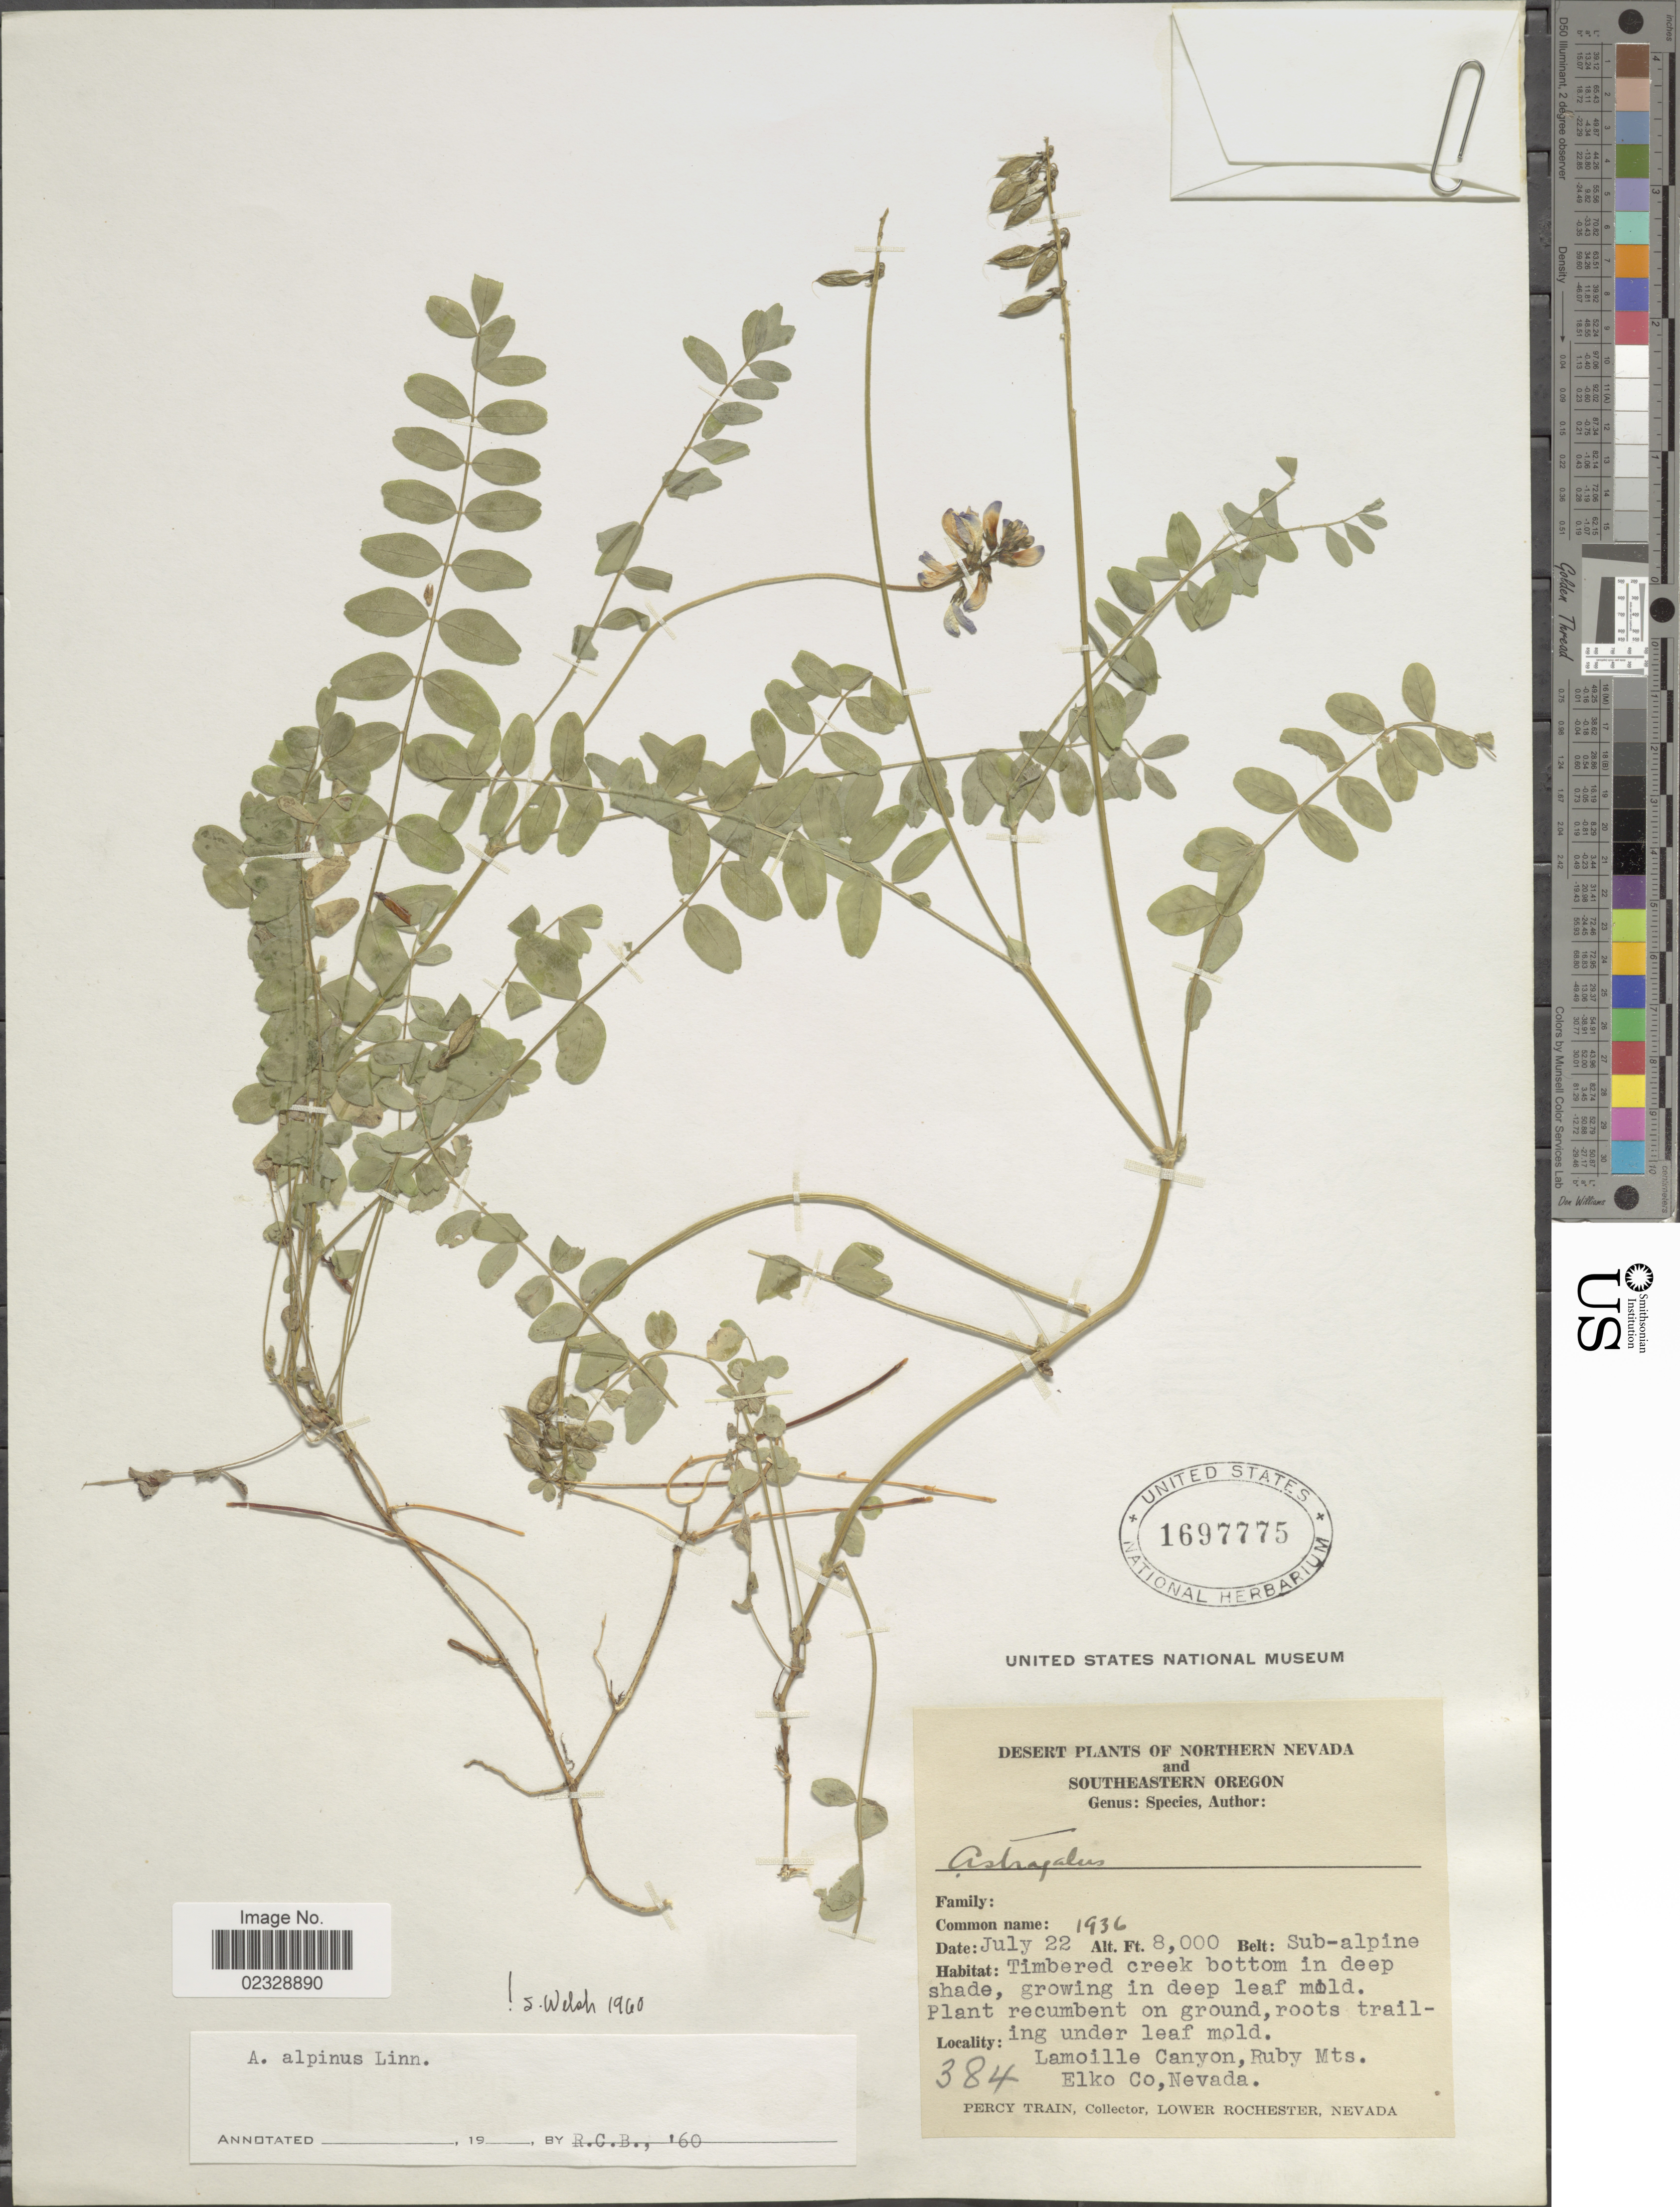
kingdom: Plantae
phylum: Tracheophyta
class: Magnoliopsida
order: Fabales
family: Fabaceae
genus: Astragalus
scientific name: Astragalus alpinus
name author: L.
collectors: P. Train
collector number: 384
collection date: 1936-07-22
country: United States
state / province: Nevada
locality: Lamoille Canyon, Ruby Mts. Elko Co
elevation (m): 2438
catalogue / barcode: US 1697775